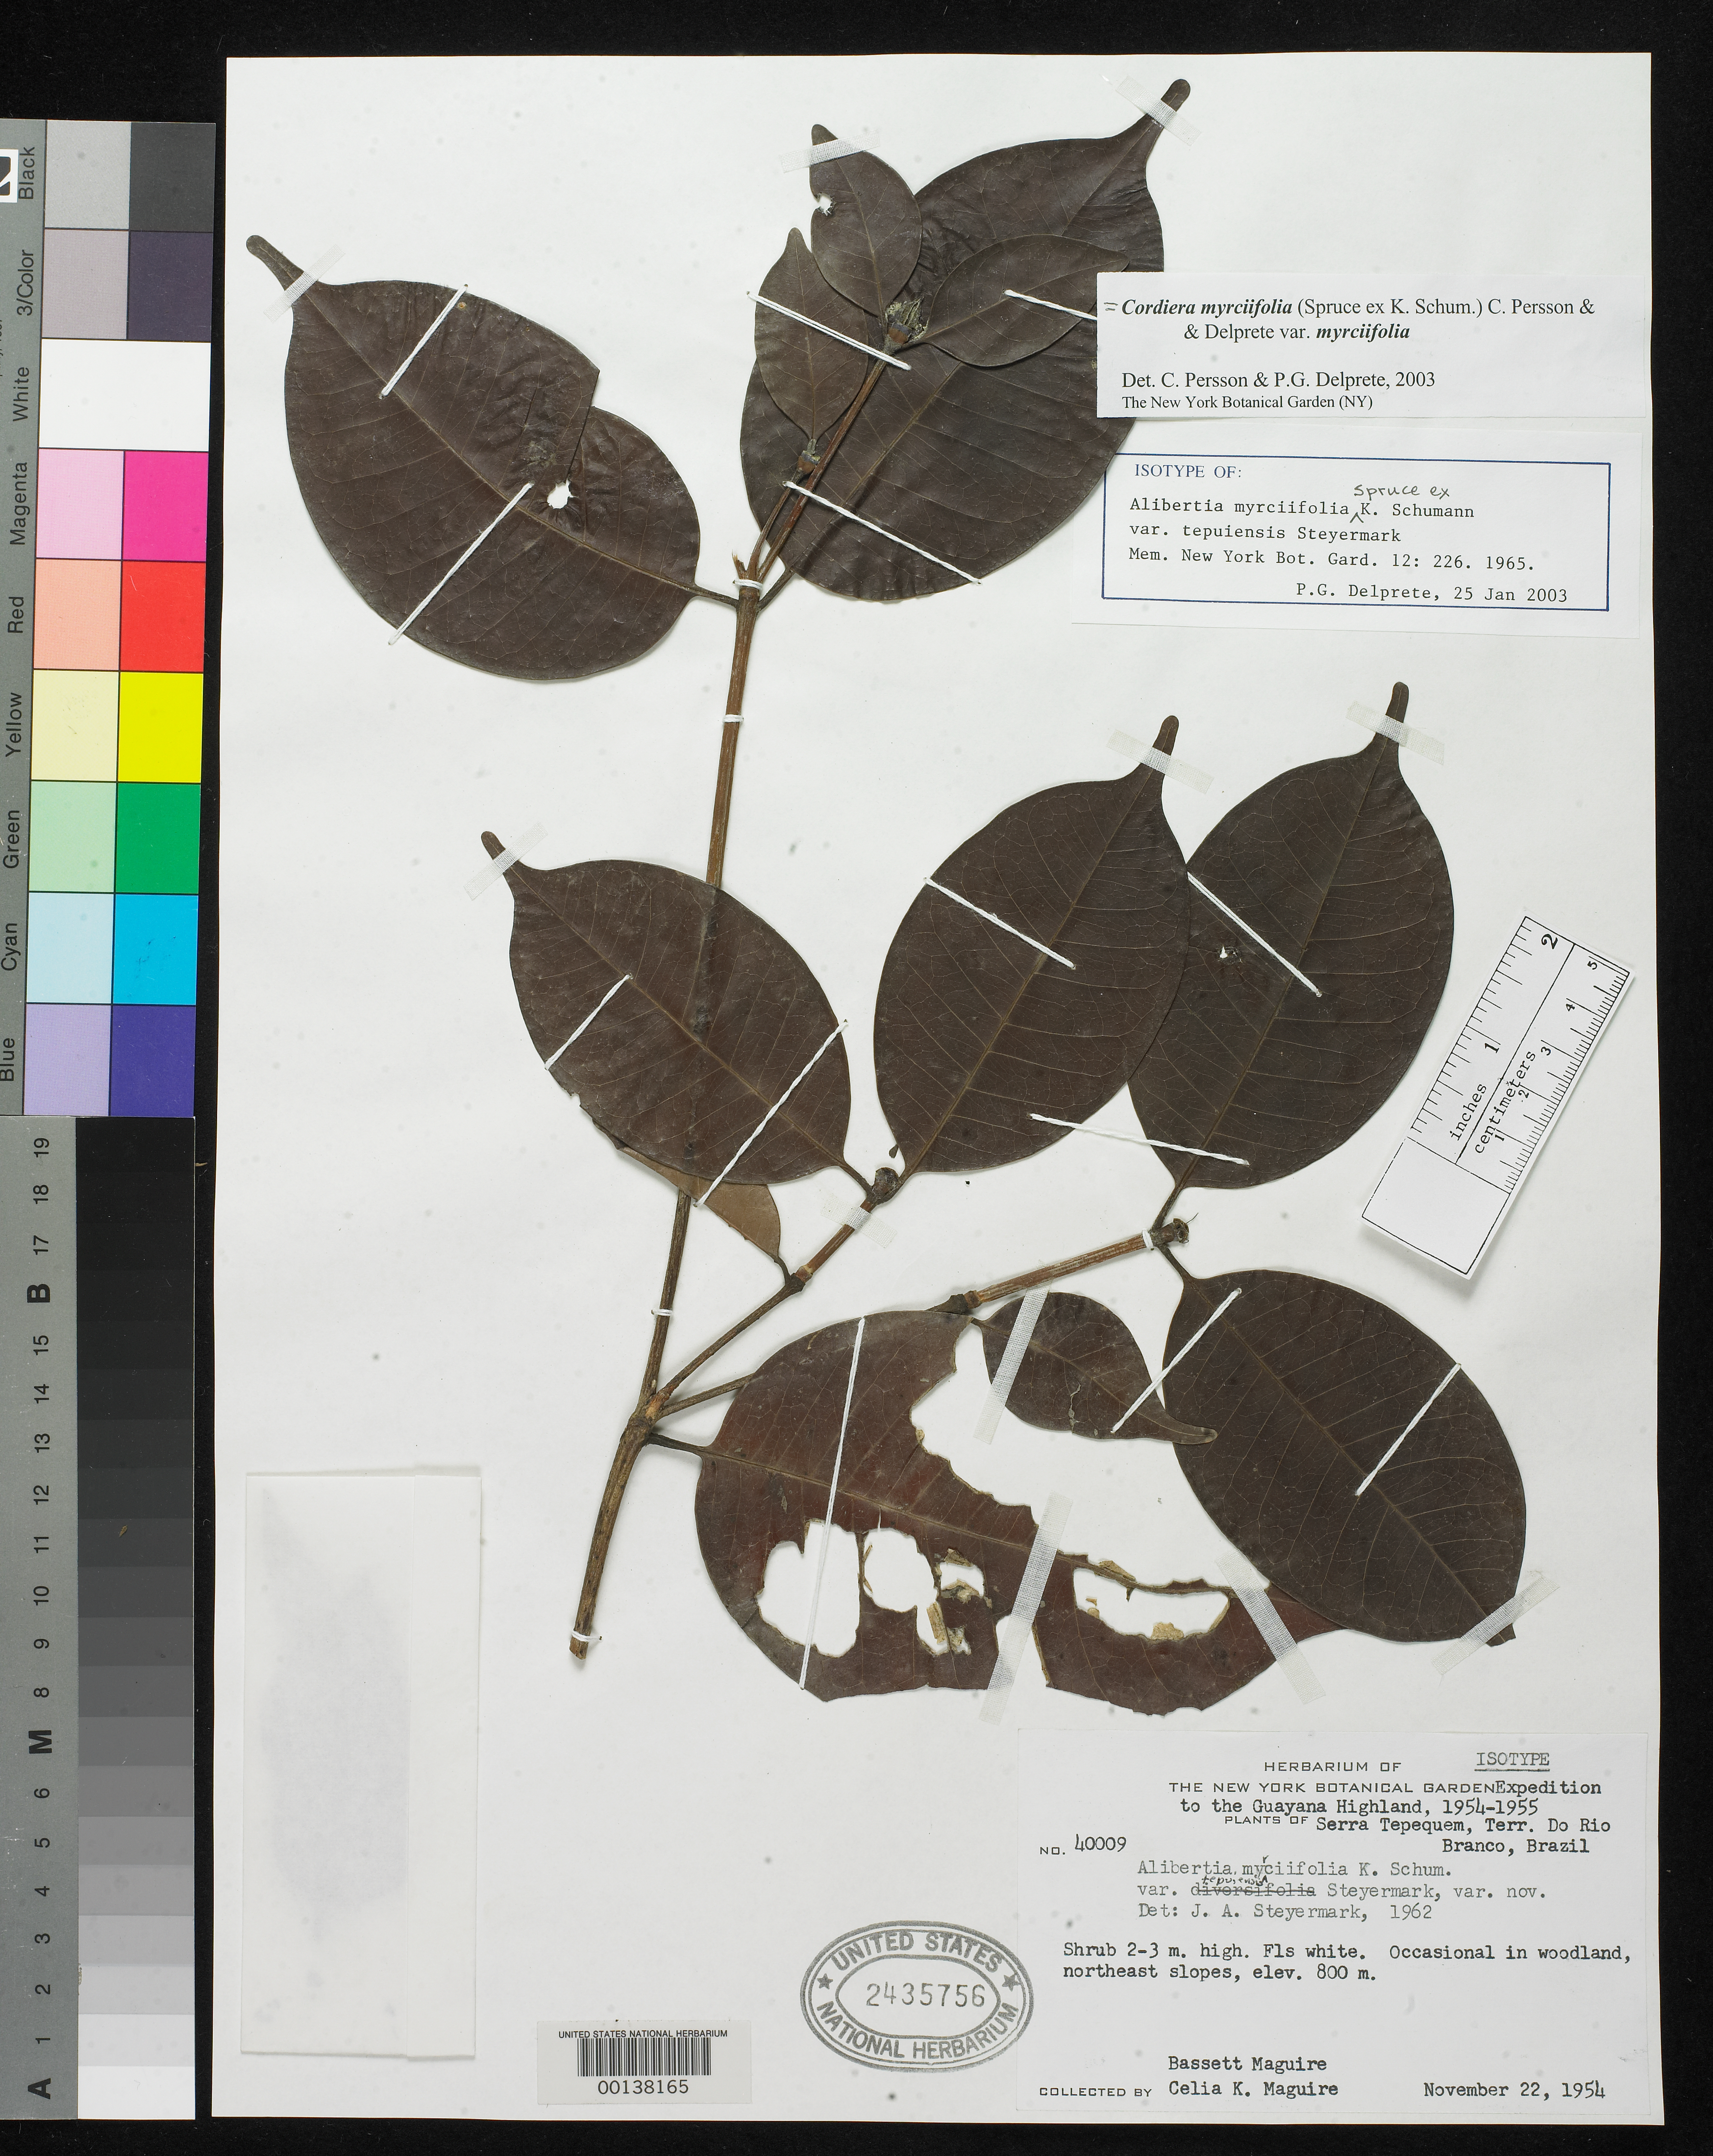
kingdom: Plantae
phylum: Tracheophyta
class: Magnoliopsida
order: Gentianales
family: Rubiaceae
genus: Alibertia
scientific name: Alibertia myrciifolia var. tepuiensis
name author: Steyerm.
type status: Isotype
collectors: B. Maguire & C. K. Maguire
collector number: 40009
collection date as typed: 22 Nov 1954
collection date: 1954-11-22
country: Brazil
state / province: Acre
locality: Rio Branco, Serra Tepequem.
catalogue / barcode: US 2435756